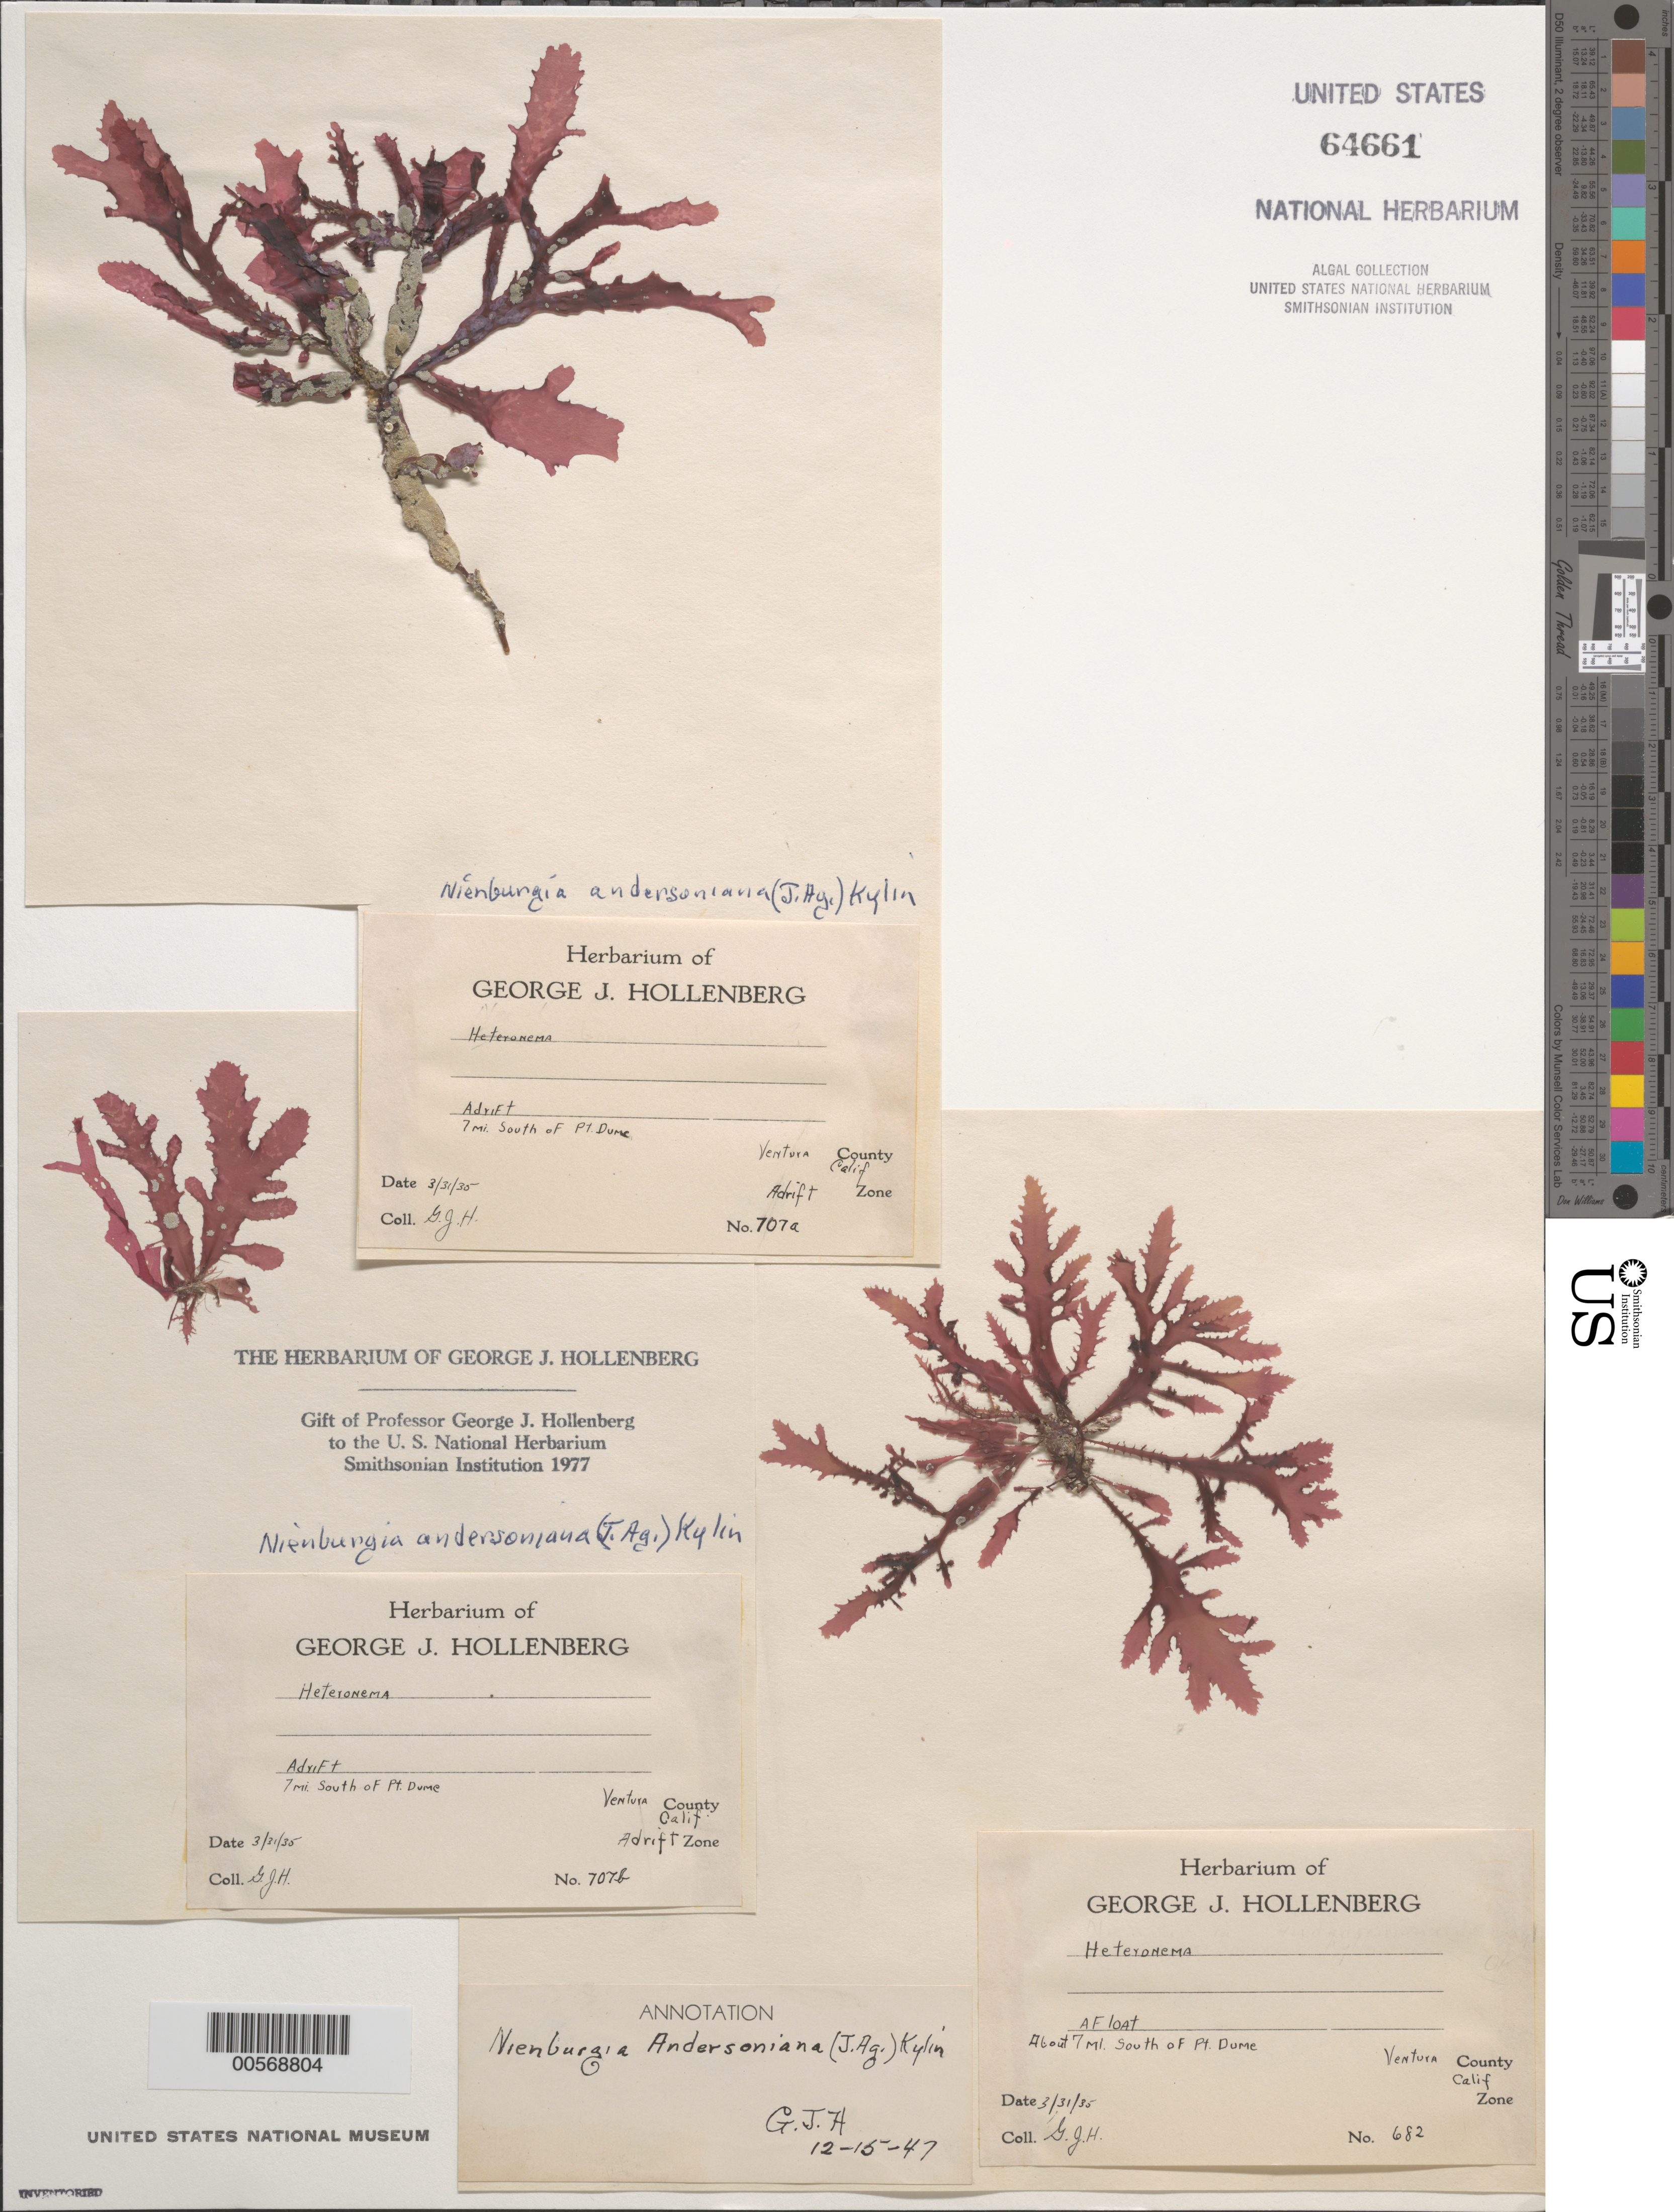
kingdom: Plantae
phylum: Rhodophyta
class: Florideophyceae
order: Ceramiales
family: Delesseriaceae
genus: Nienburgia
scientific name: Nienburgia andersoniana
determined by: Hollenberg, George J.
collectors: G. Hollenberg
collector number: GJH 682 & GJH 707A & GJH 707B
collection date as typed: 31 Mar 1935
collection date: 1935-03-31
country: United States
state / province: California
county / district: Ventura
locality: Ca. 7 miles south of Point Dume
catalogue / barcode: US 64661